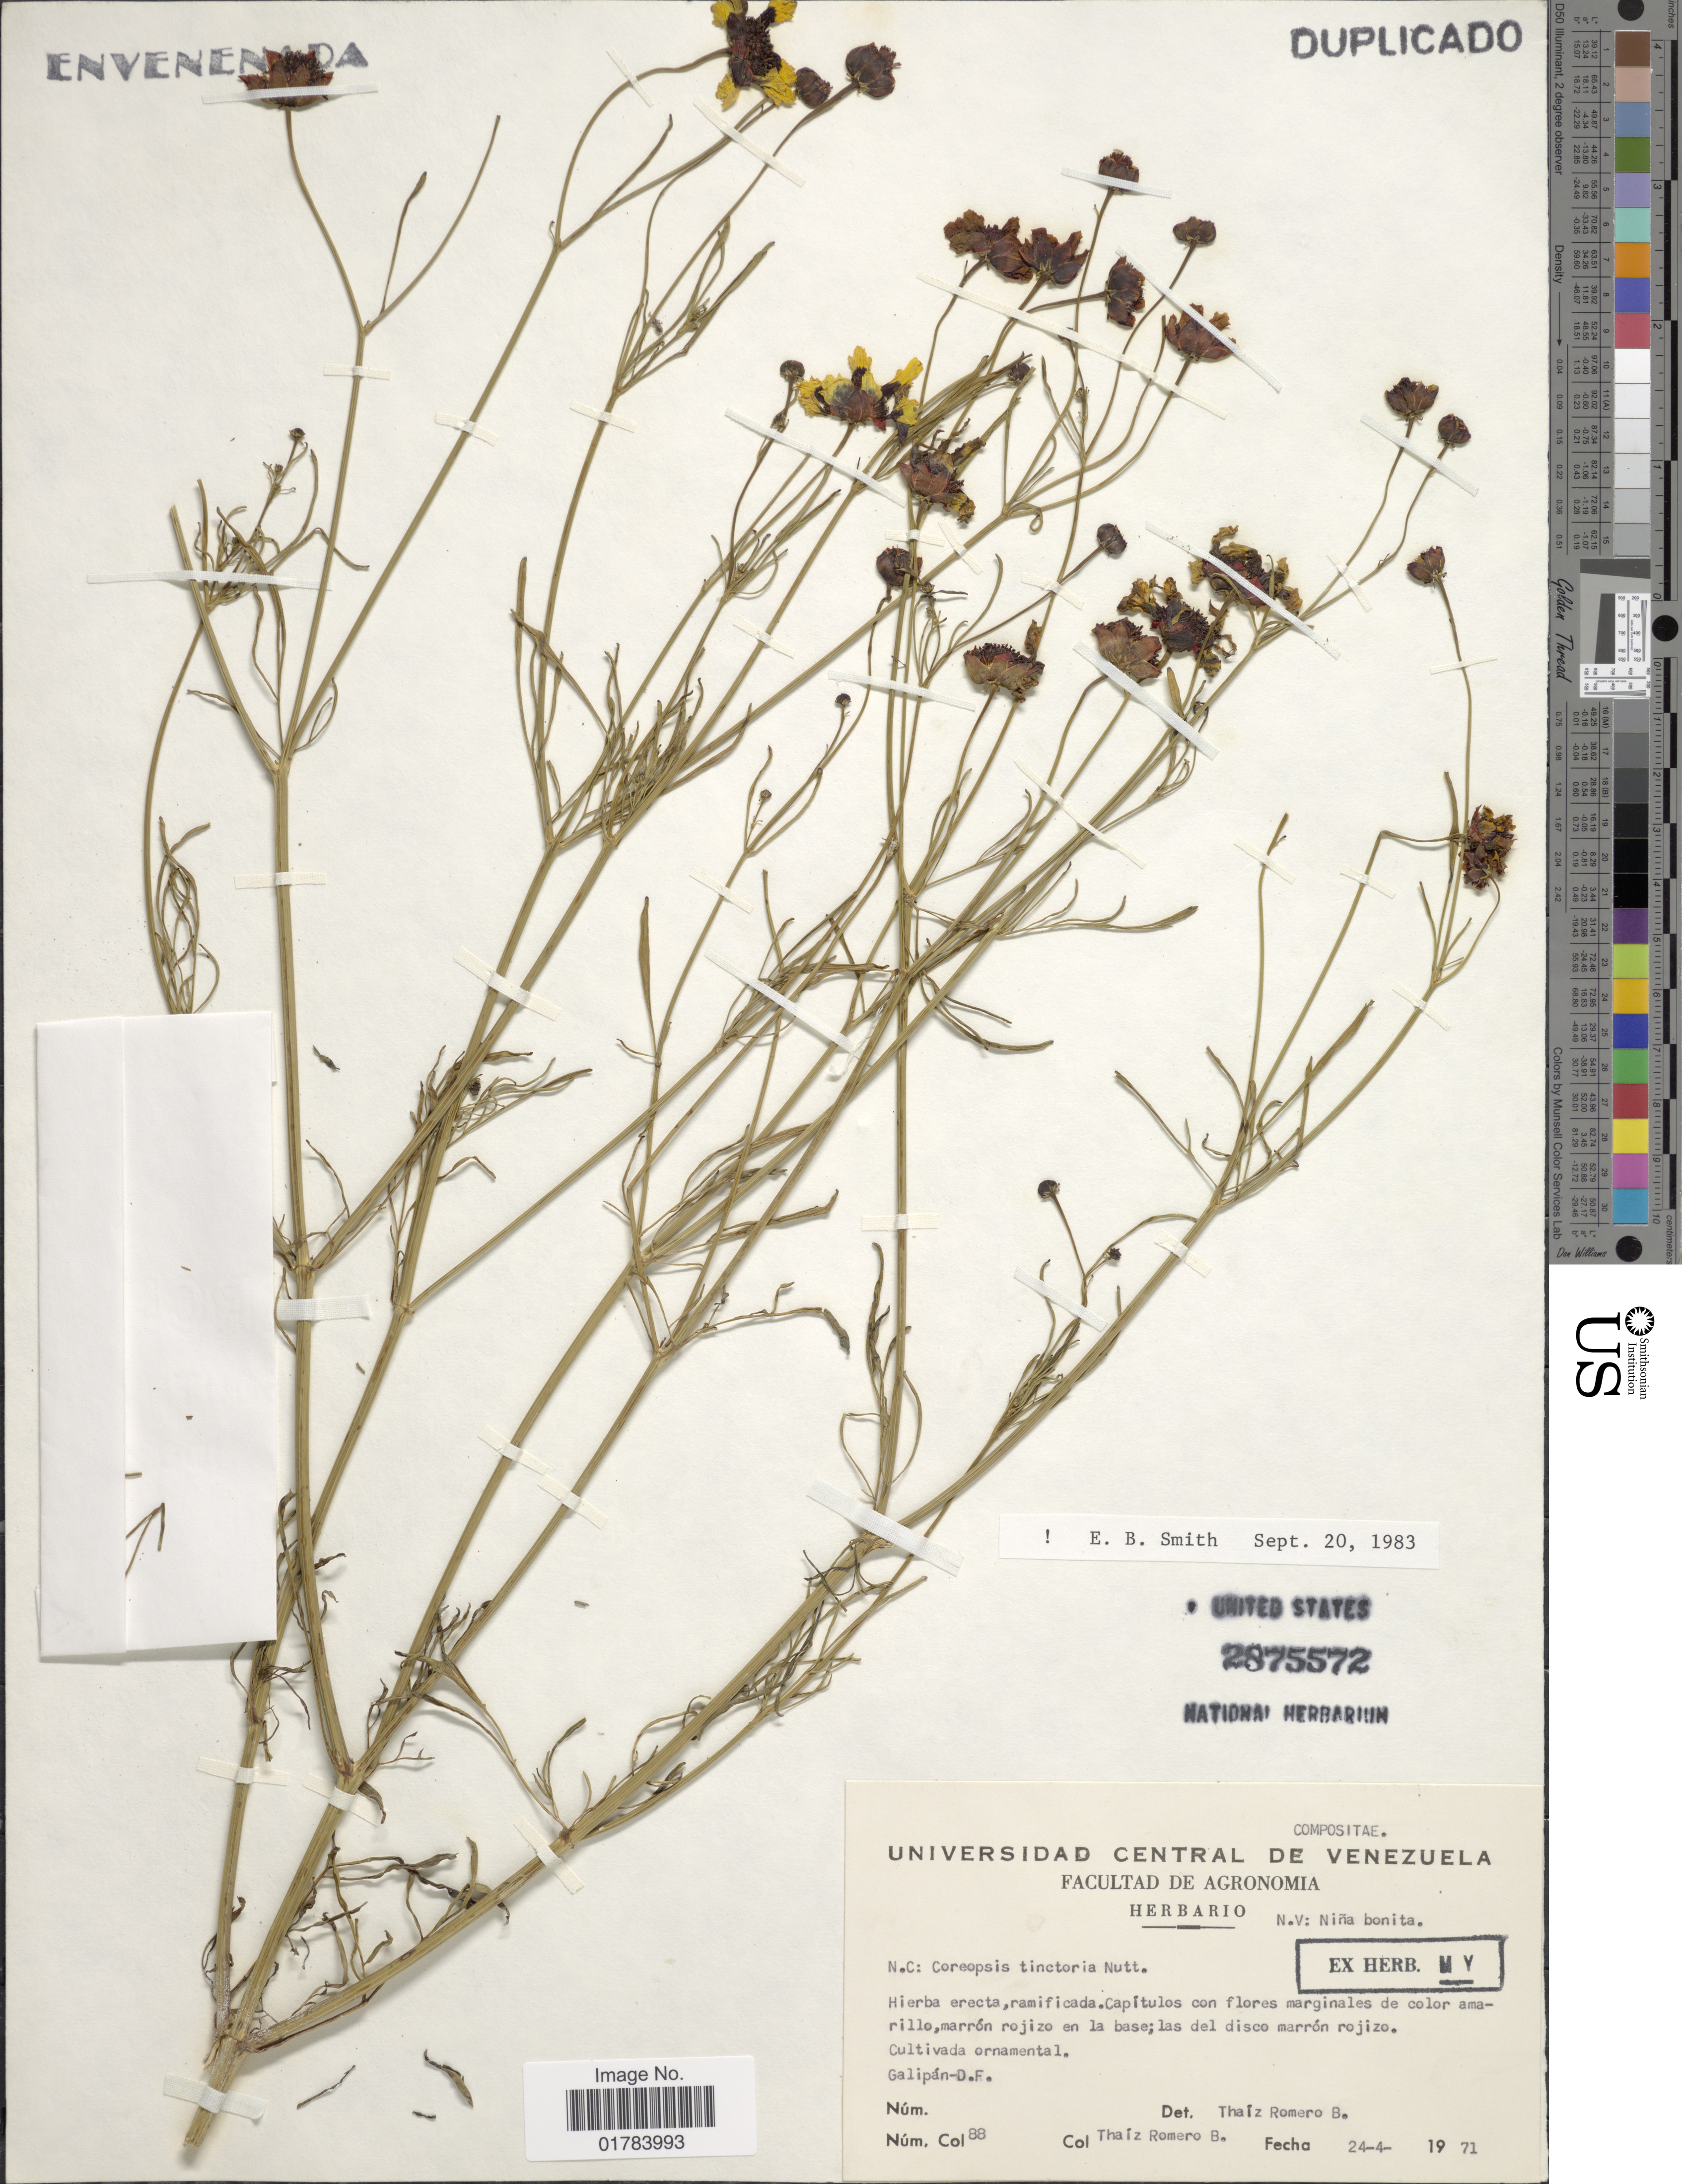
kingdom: Plantae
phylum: Tracheophyta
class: Magnoliopsida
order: Asterales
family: Asteraceae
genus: Coreopsis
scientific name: Coreopsis tinctoria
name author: Nutt.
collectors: T. Romero B.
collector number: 88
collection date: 1971-04-24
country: Mexico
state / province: Distrito Federal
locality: Galipan - D.F.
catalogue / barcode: US 2875572